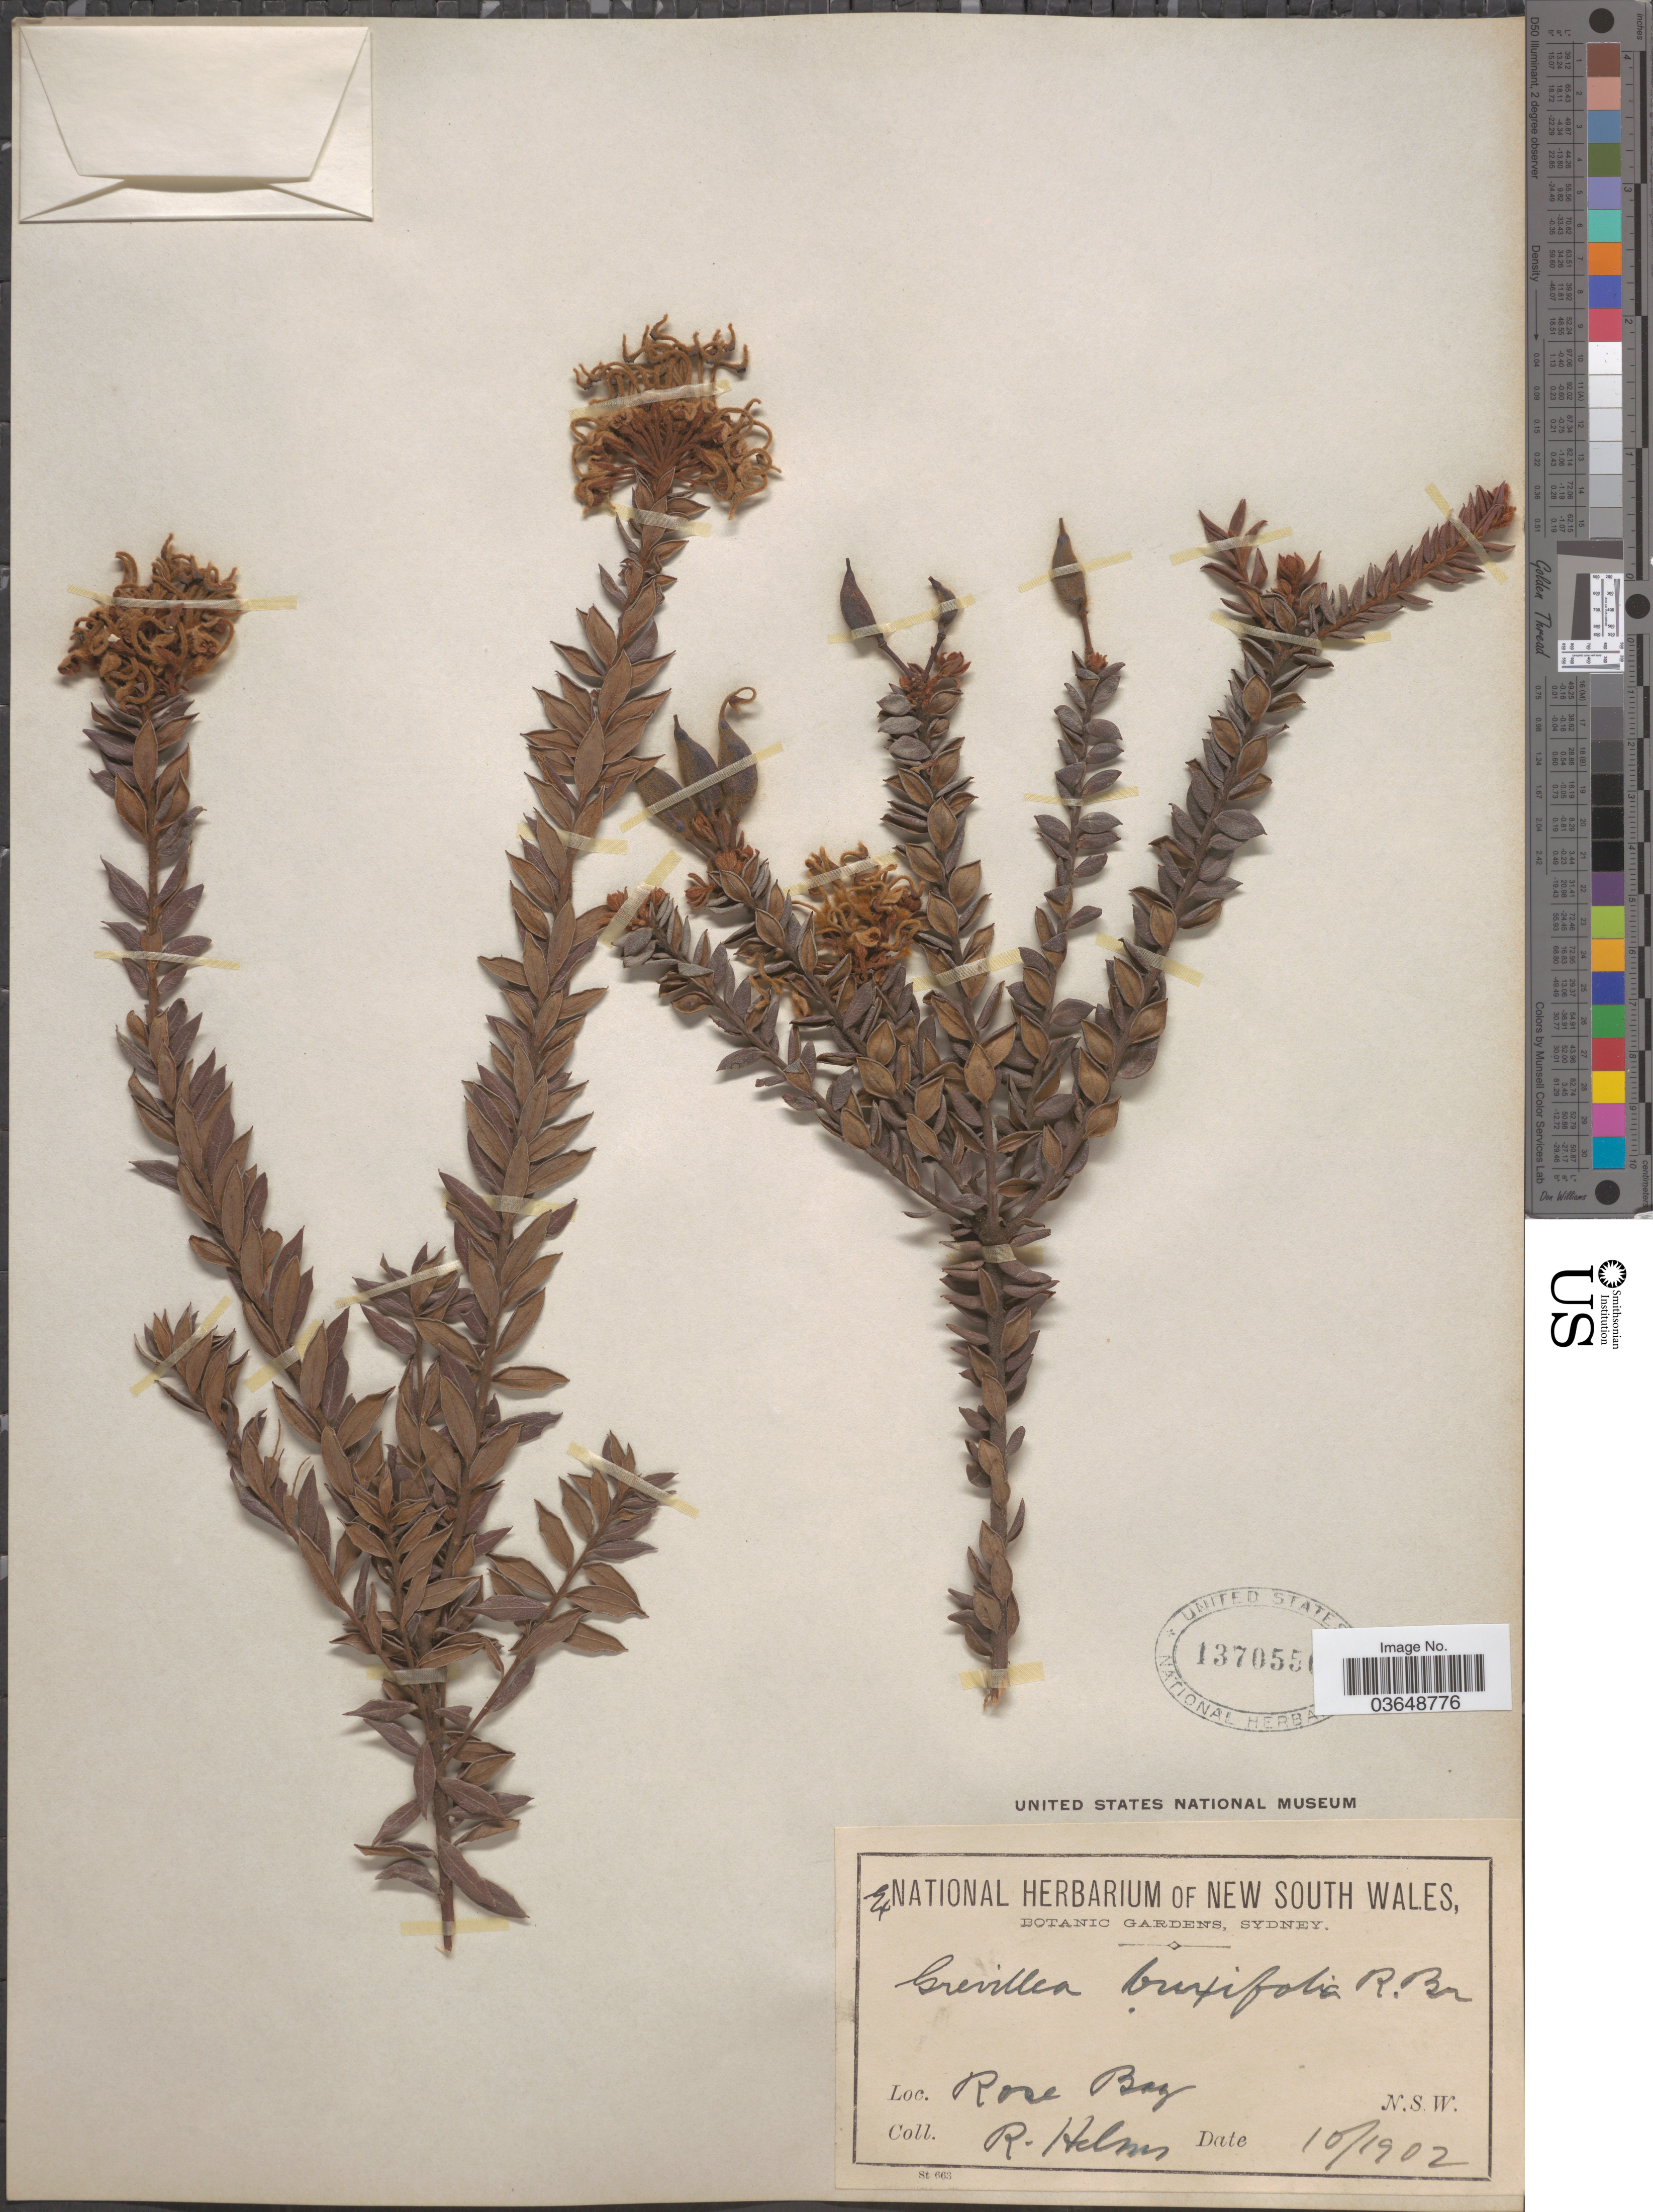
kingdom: Plantae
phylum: Tracheophyta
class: Magnoliopsida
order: Proteales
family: Proteaceae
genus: Grevillea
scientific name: Grevillea buxifolia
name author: R. Br.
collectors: R. Helms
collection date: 1902-10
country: Australia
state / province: New South Wales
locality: Rose Bay.